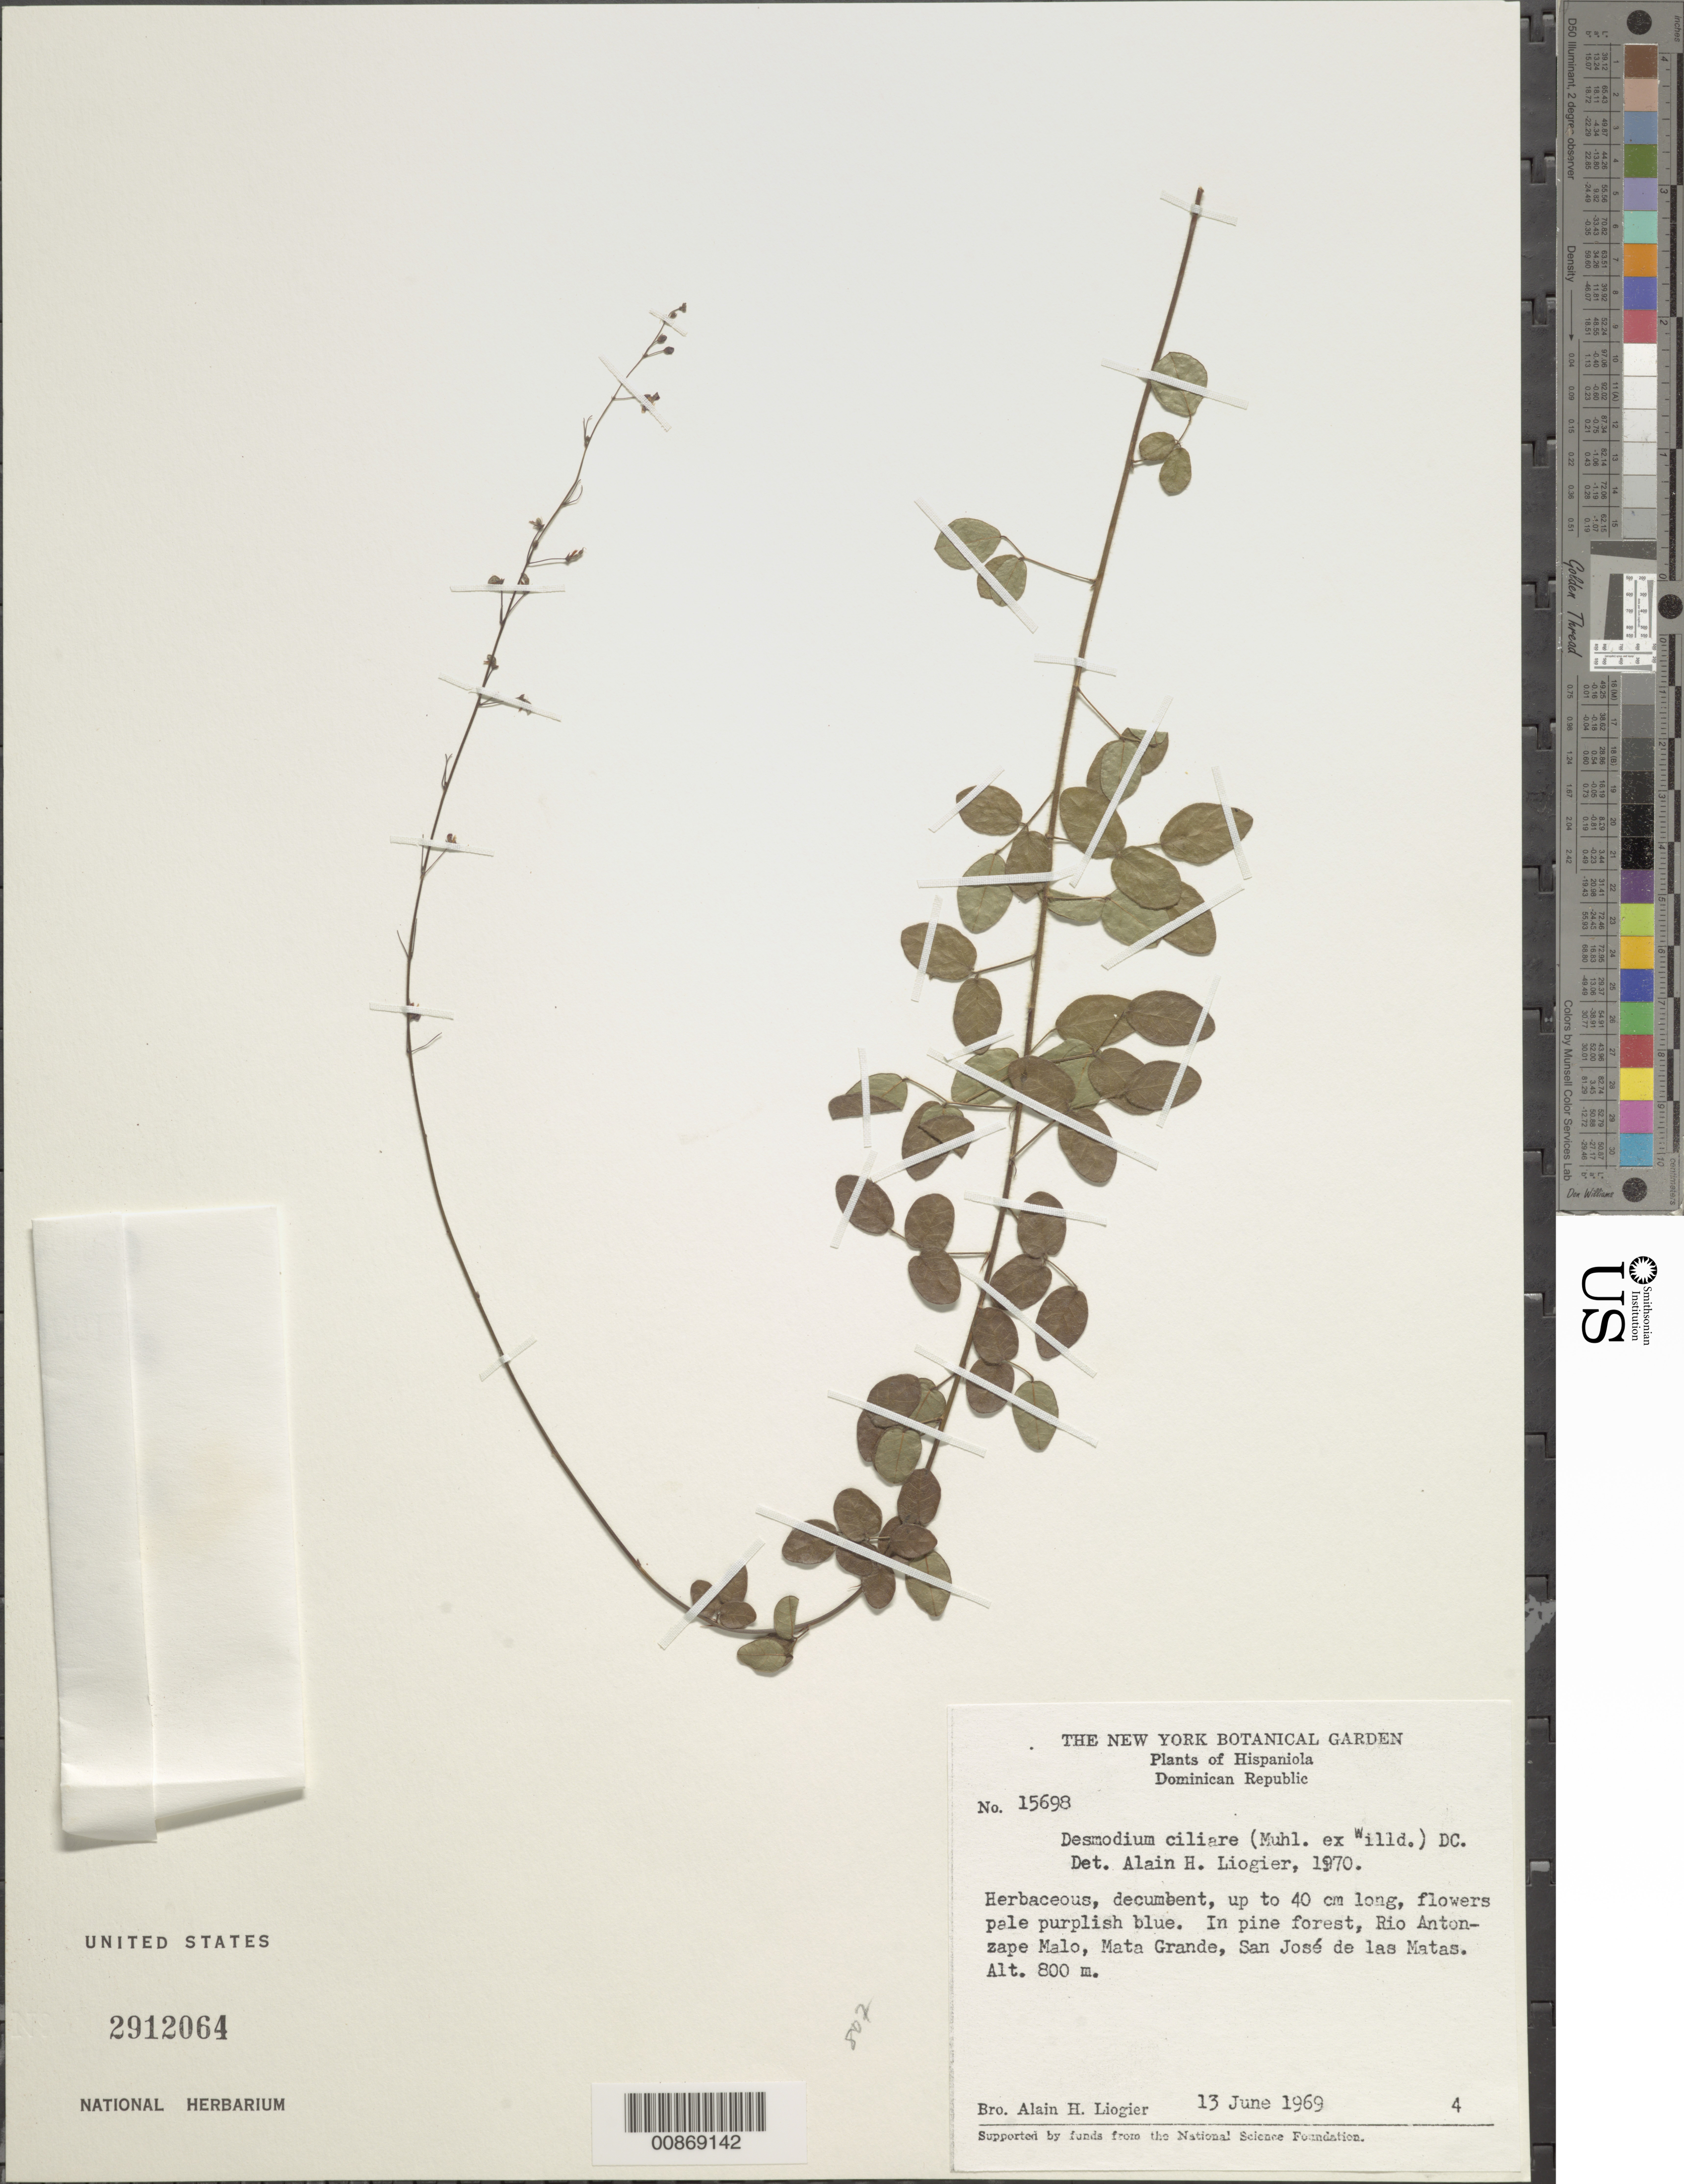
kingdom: Plantae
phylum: Tracheophyta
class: Magnoliopsida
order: Fabales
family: Fabaceae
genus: Desmodium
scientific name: Desmodium ciliare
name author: (Muhl. ex Willd.) DC.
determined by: Liogier, Alain H.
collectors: A. H. Liogier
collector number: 15698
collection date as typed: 13 Jun 1969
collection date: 1969-06-13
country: Dominican Republic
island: Hispaniola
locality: Río Antonzape Malo, Mata Grande, San José de las Matas.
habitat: In pine forest.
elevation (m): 800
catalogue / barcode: US 2912064